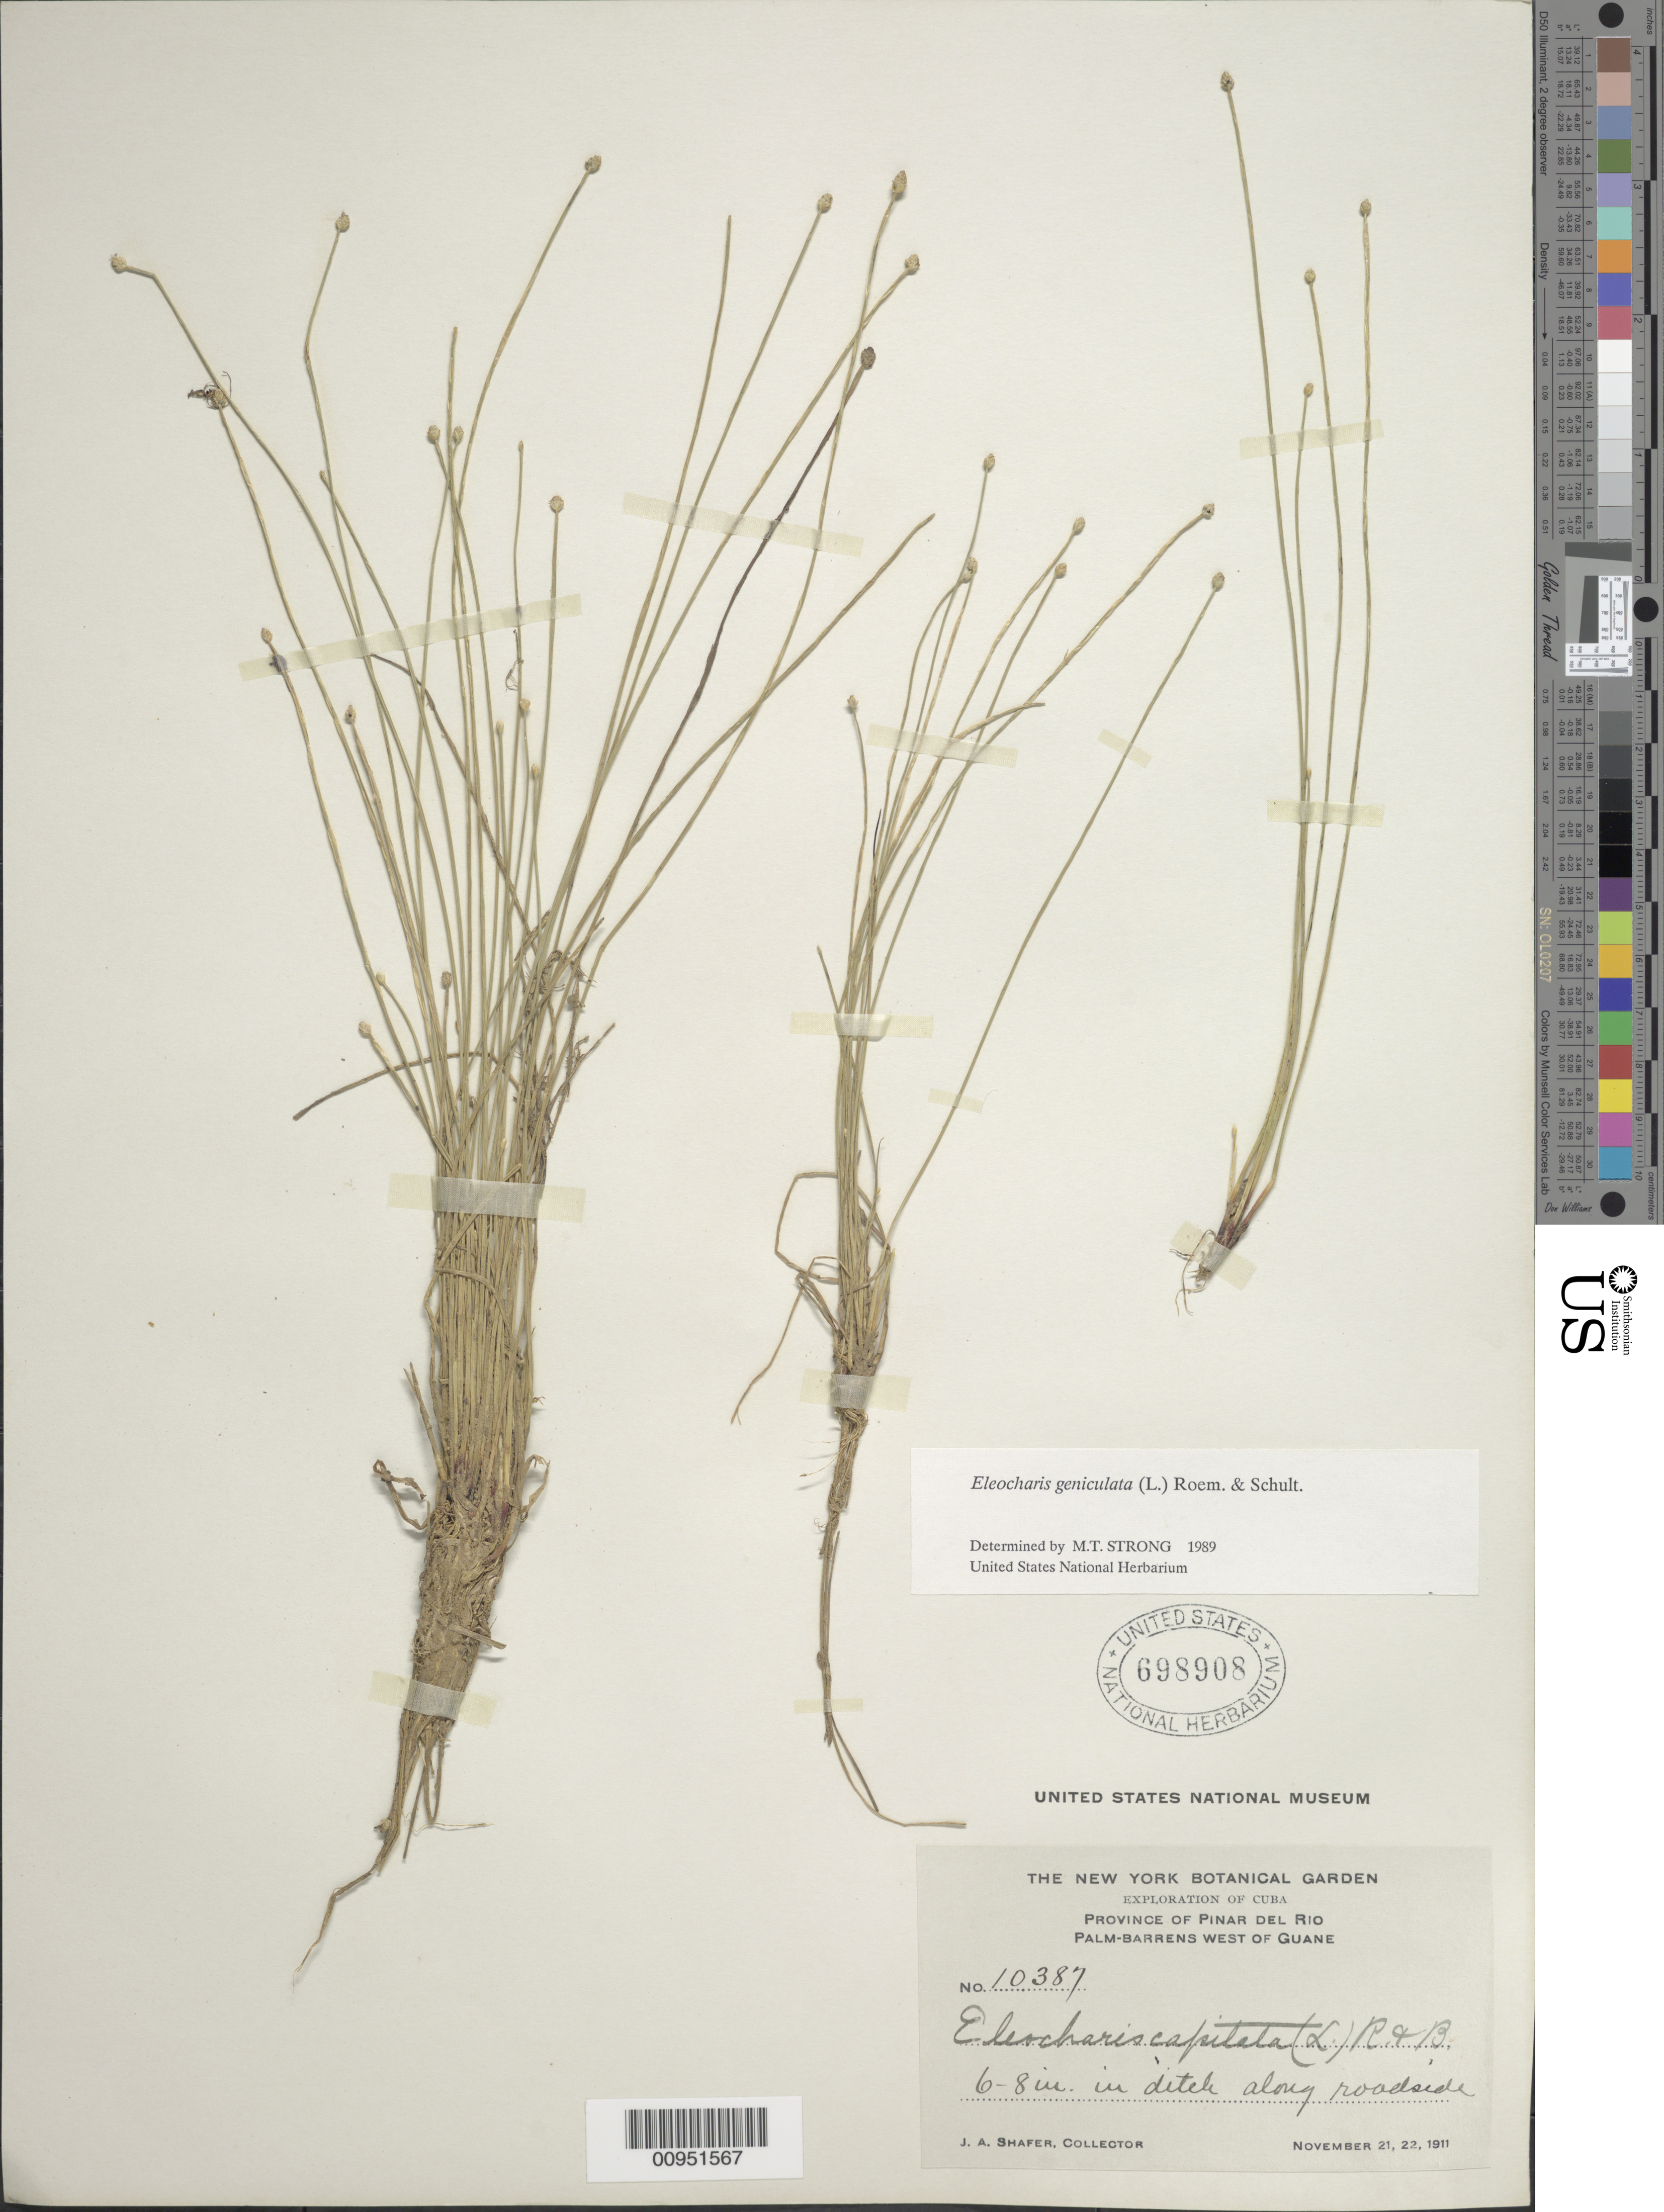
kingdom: Plantae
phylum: Tracheophyta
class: Liliopsida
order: Poales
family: Cyperaceae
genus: Eleocharis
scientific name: Eleocharis geniculata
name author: (L.) Roem. & Schult.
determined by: Strong, M. T., (US), Smithsonian Institution - National Museum of Natural History (UNITED STATES)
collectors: J. A. Shafer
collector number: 10387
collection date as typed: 21 Nov 1911 to 22 Nov 1911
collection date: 1911-11-21/1911-11-22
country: Cuba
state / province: Pinar del Rio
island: Cuba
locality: Palm-Barrens west of Guane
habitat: In ditch along roadside in palm-barrens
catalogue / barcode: US 698908